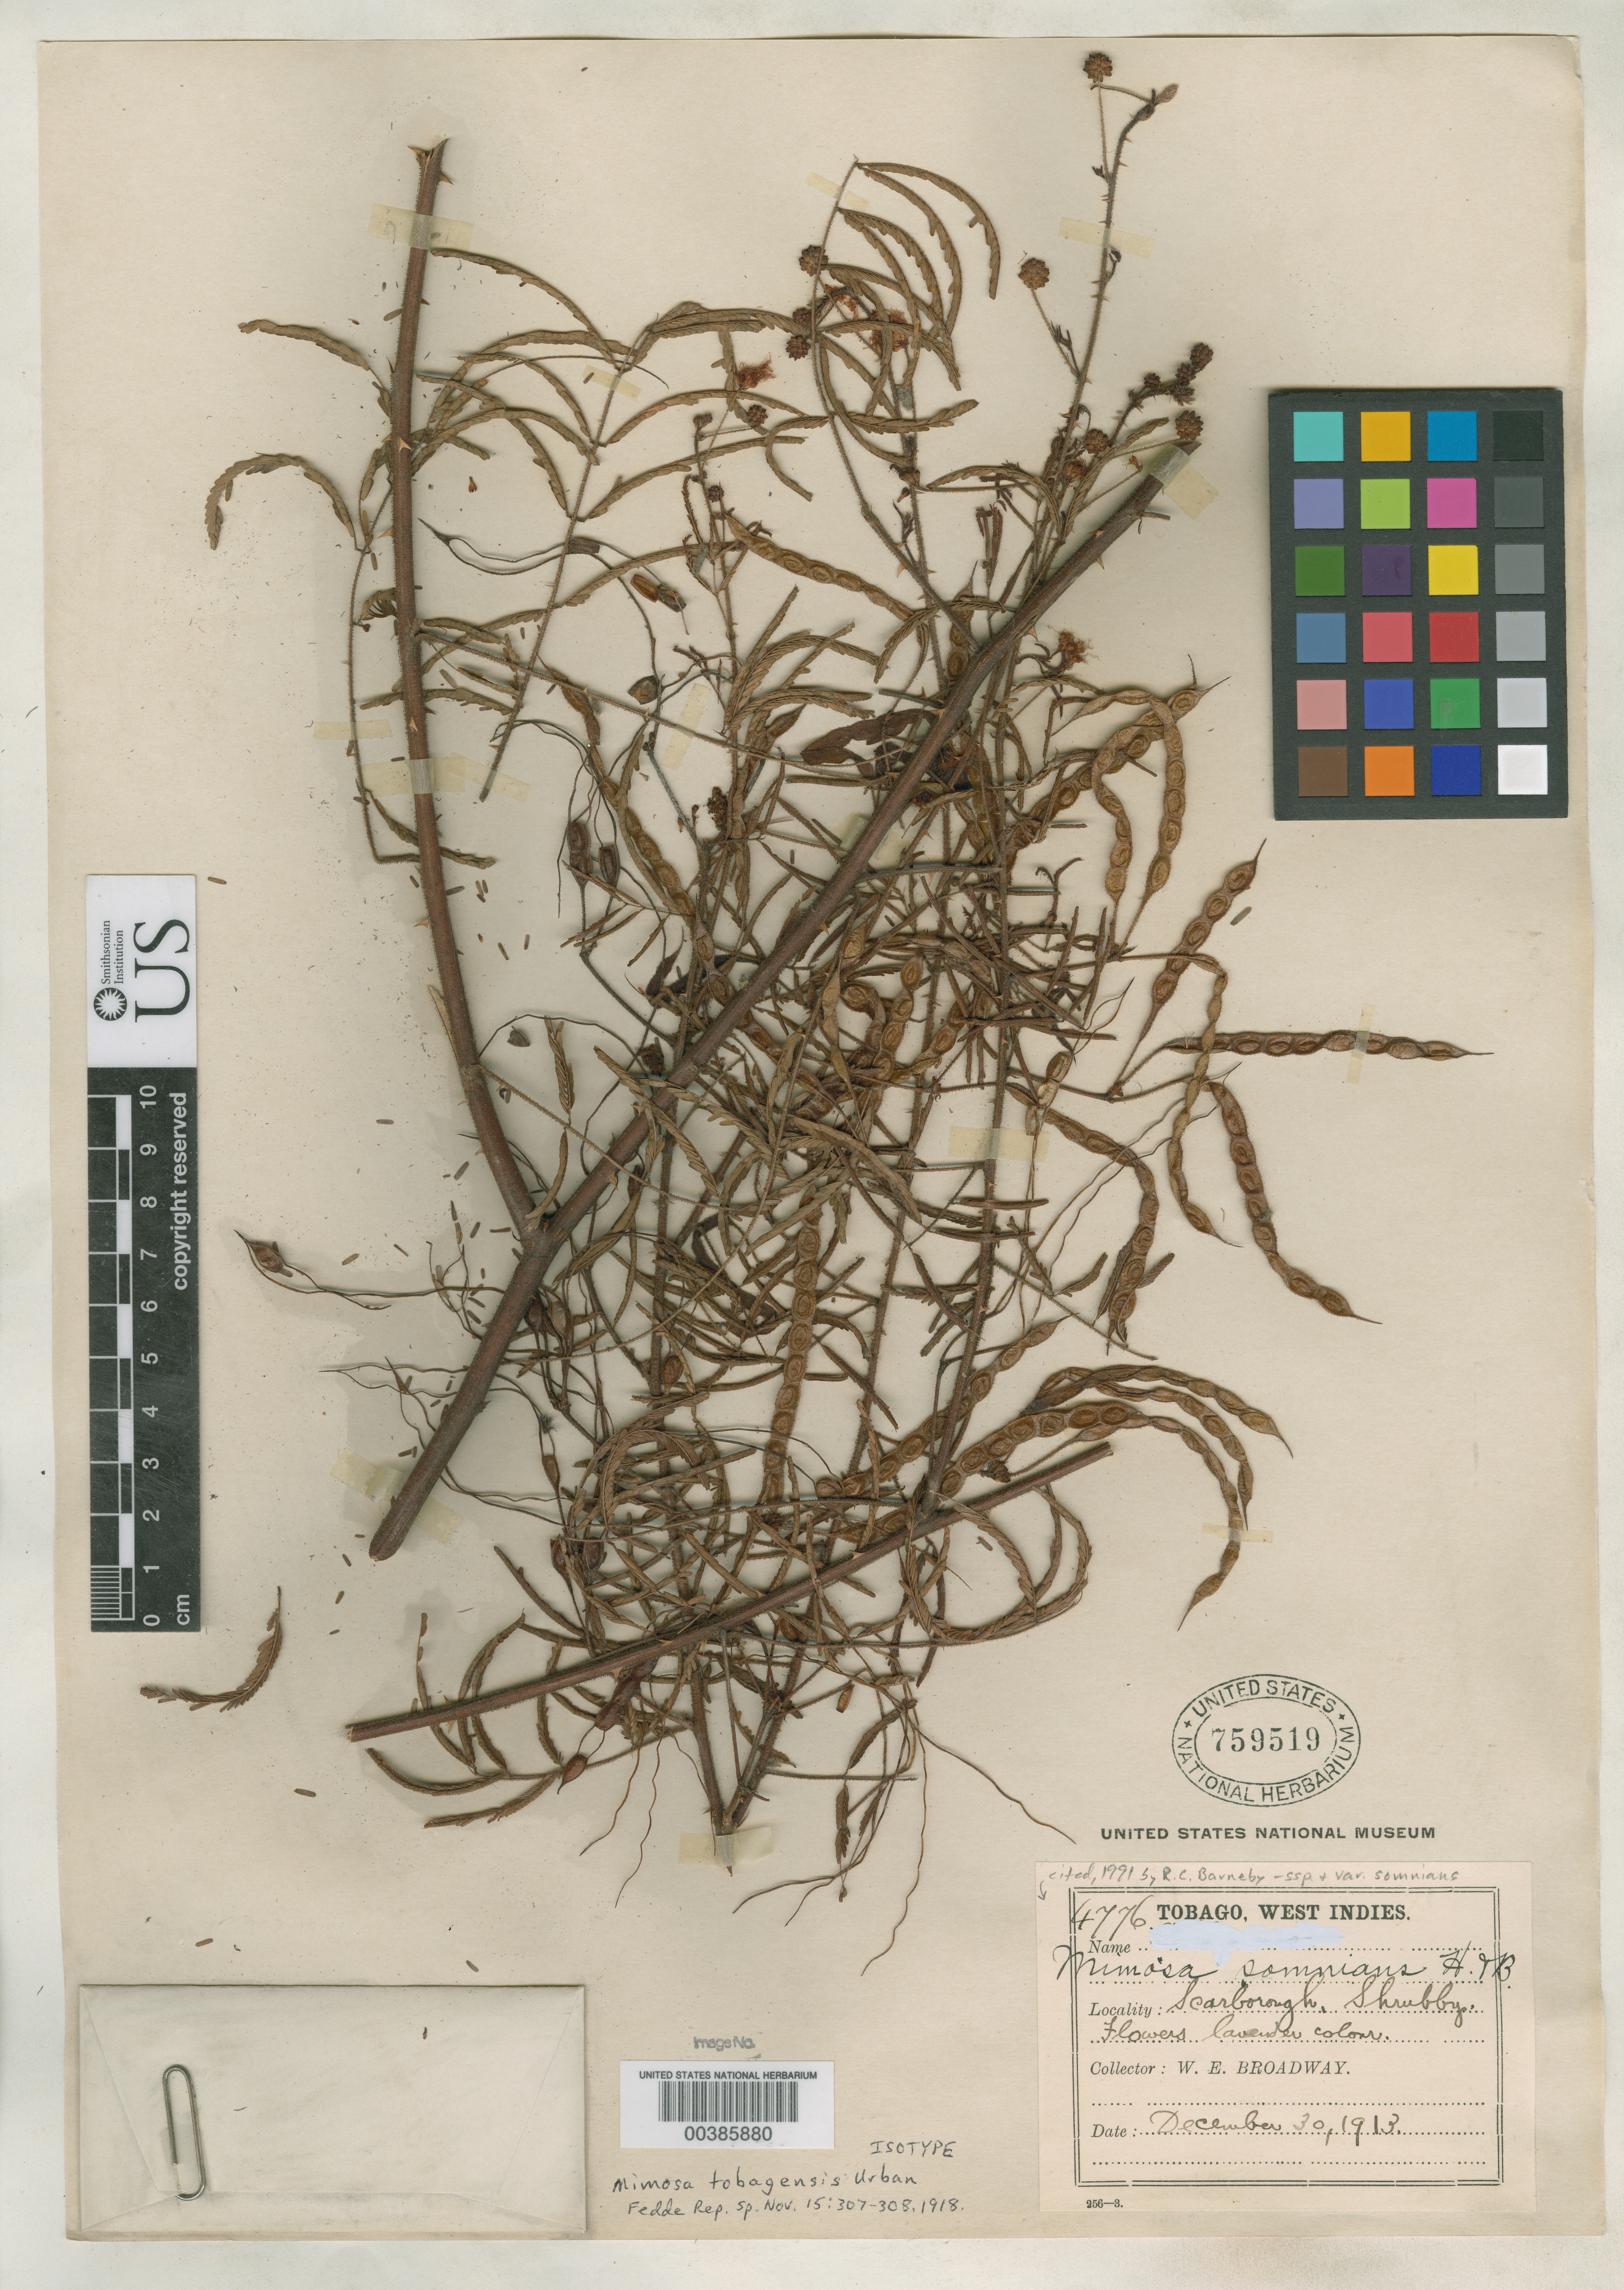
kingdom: Plantae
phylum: Tracheophyta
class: Magnoliopsida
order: Fabales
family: Fabaceae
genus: Mimosa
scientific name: Mimosa tobagensis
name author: Urb.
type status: Isotype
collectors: W. E. Broadway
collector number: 4776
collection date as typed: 30 Dec 1913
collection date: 1913-12-30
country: Trinidad and Tobago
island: Tobago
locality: Scarborough.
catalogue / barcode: US 759519